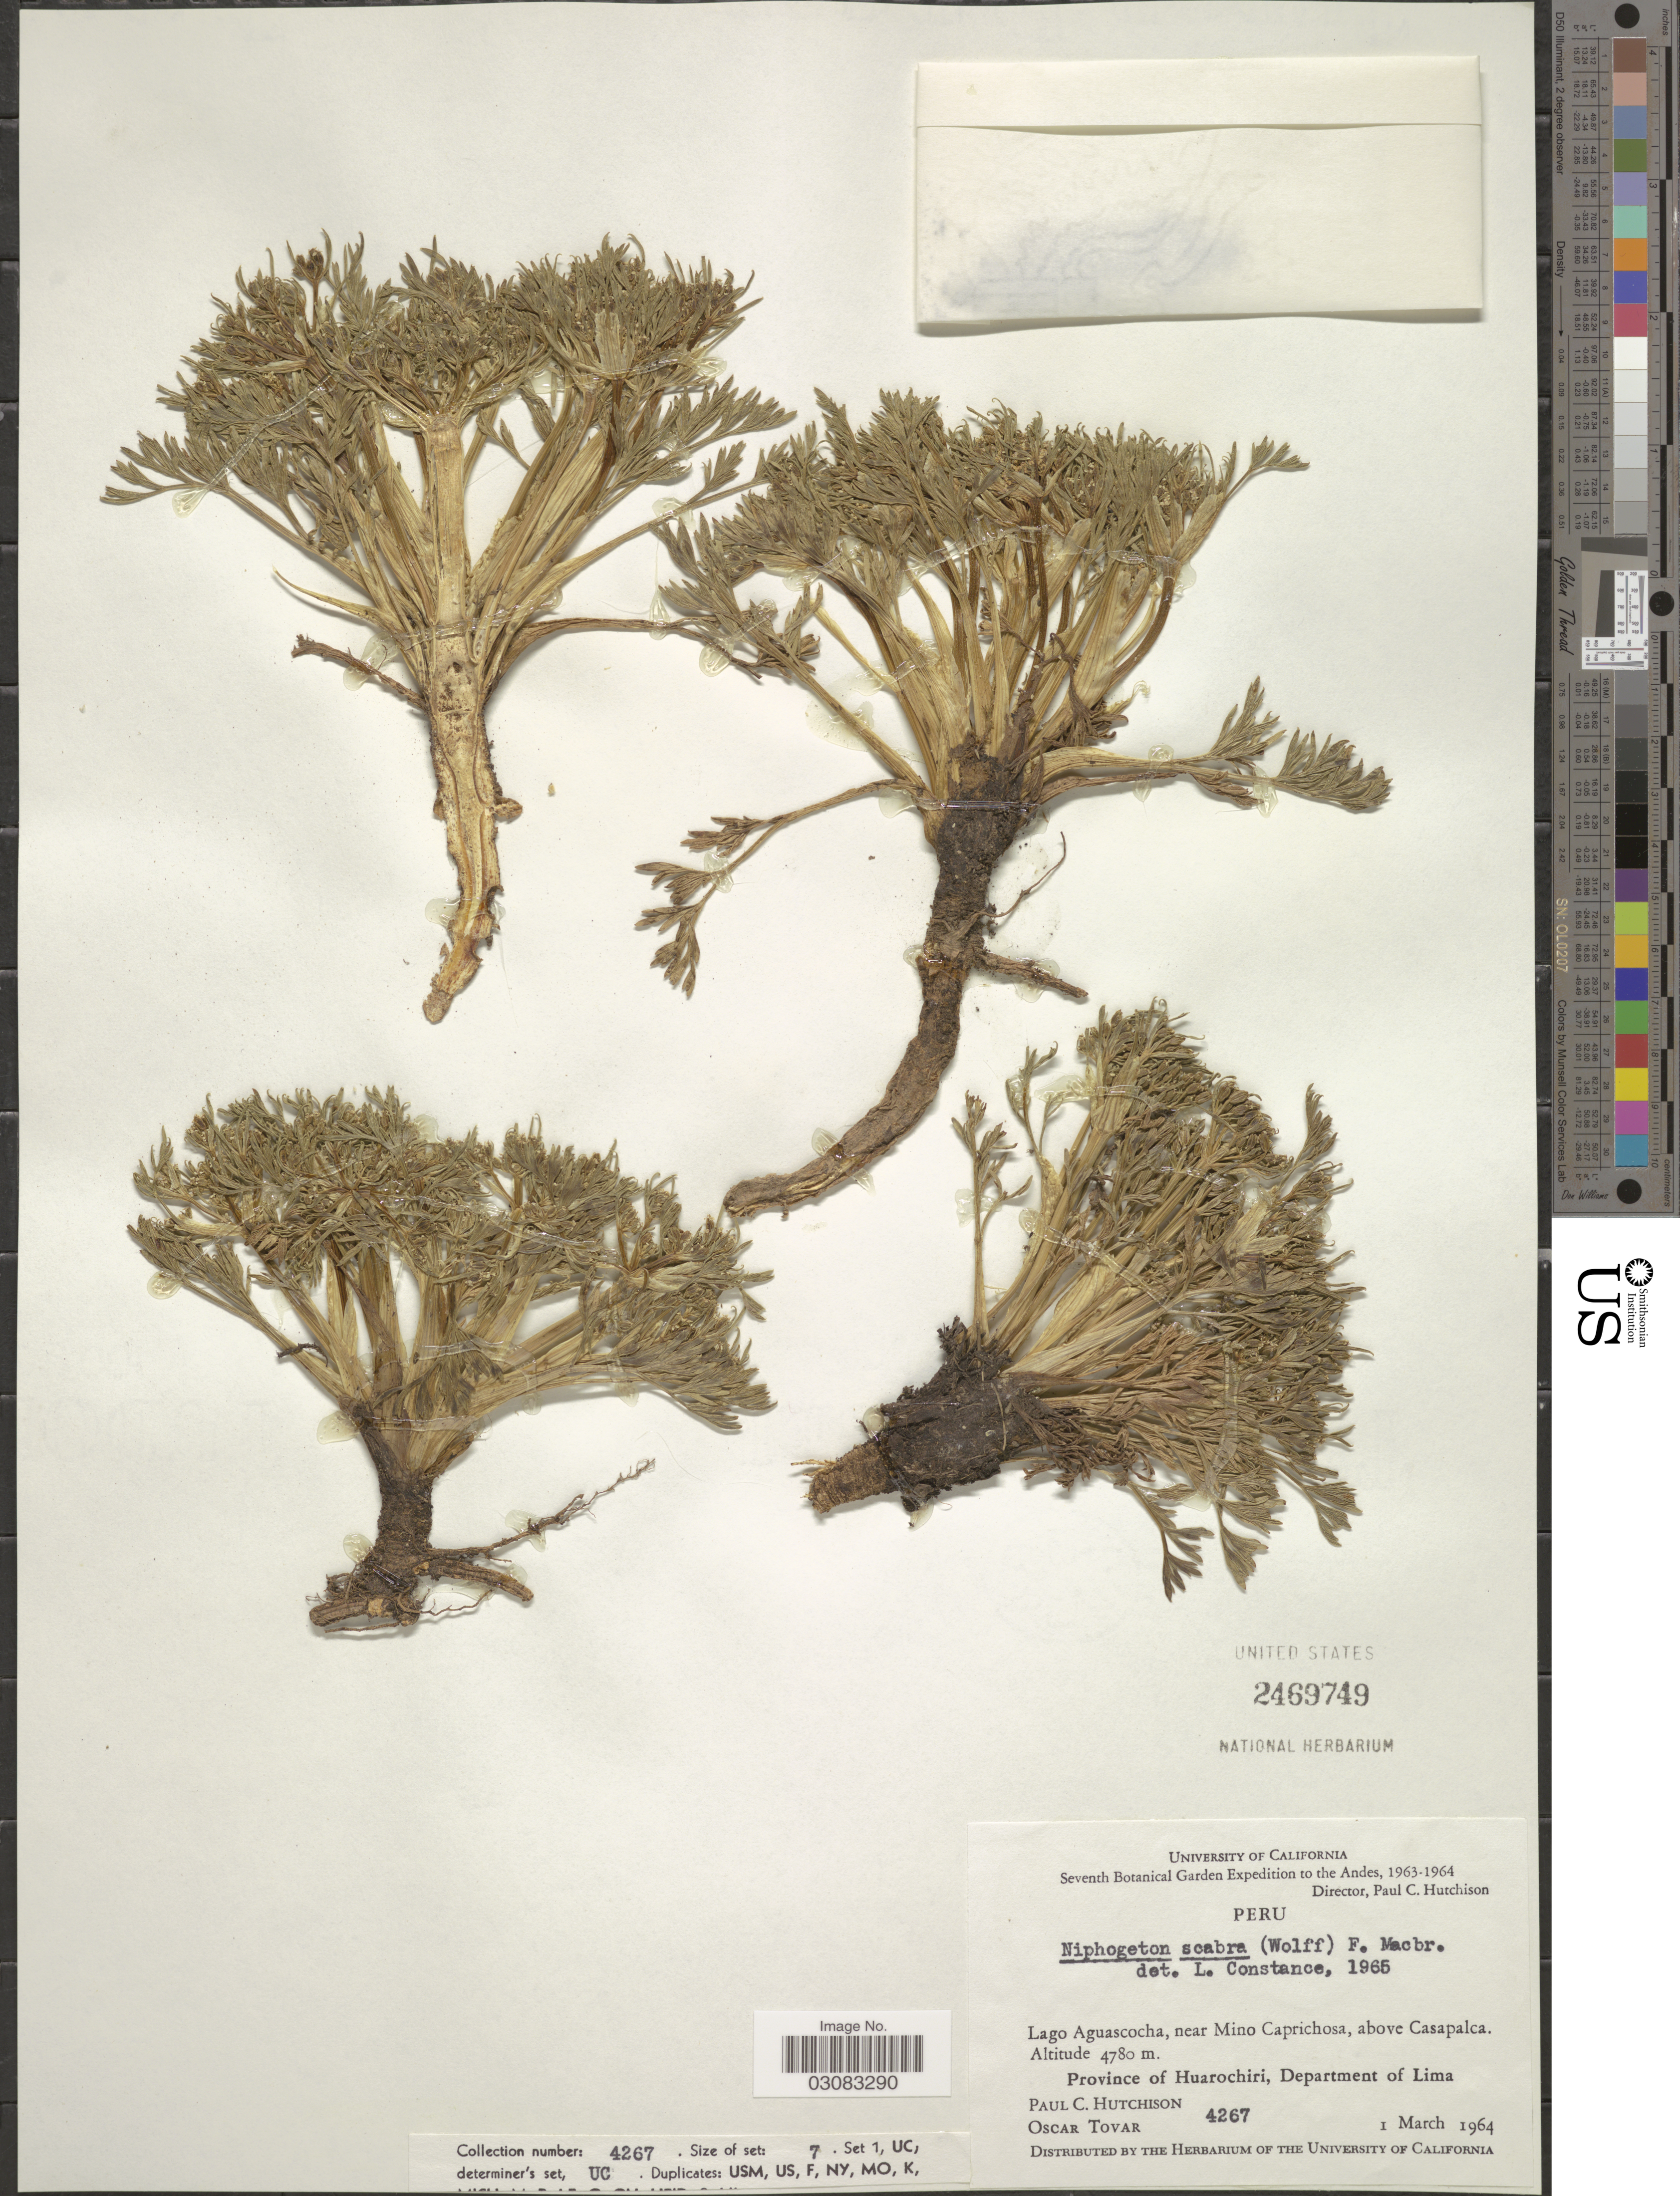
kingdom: Plantae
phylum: Tracheophyta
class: Magnoliopsida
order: Apiales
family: Apiaceae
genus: Niphogeton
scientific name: Niphogeton scabra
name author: (H. Wolff) J.F. Macbr.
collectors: P. C. Hutchison & Ó. Tovar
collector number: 4267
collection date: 1964-03-01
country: Peru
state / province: Lima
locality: Andes. Lago Aguascocha, near Mino Caprichosa, above Casapalca. Province of Huarochiri, Department of Lima.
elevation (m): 4780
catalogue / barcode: US 2469749